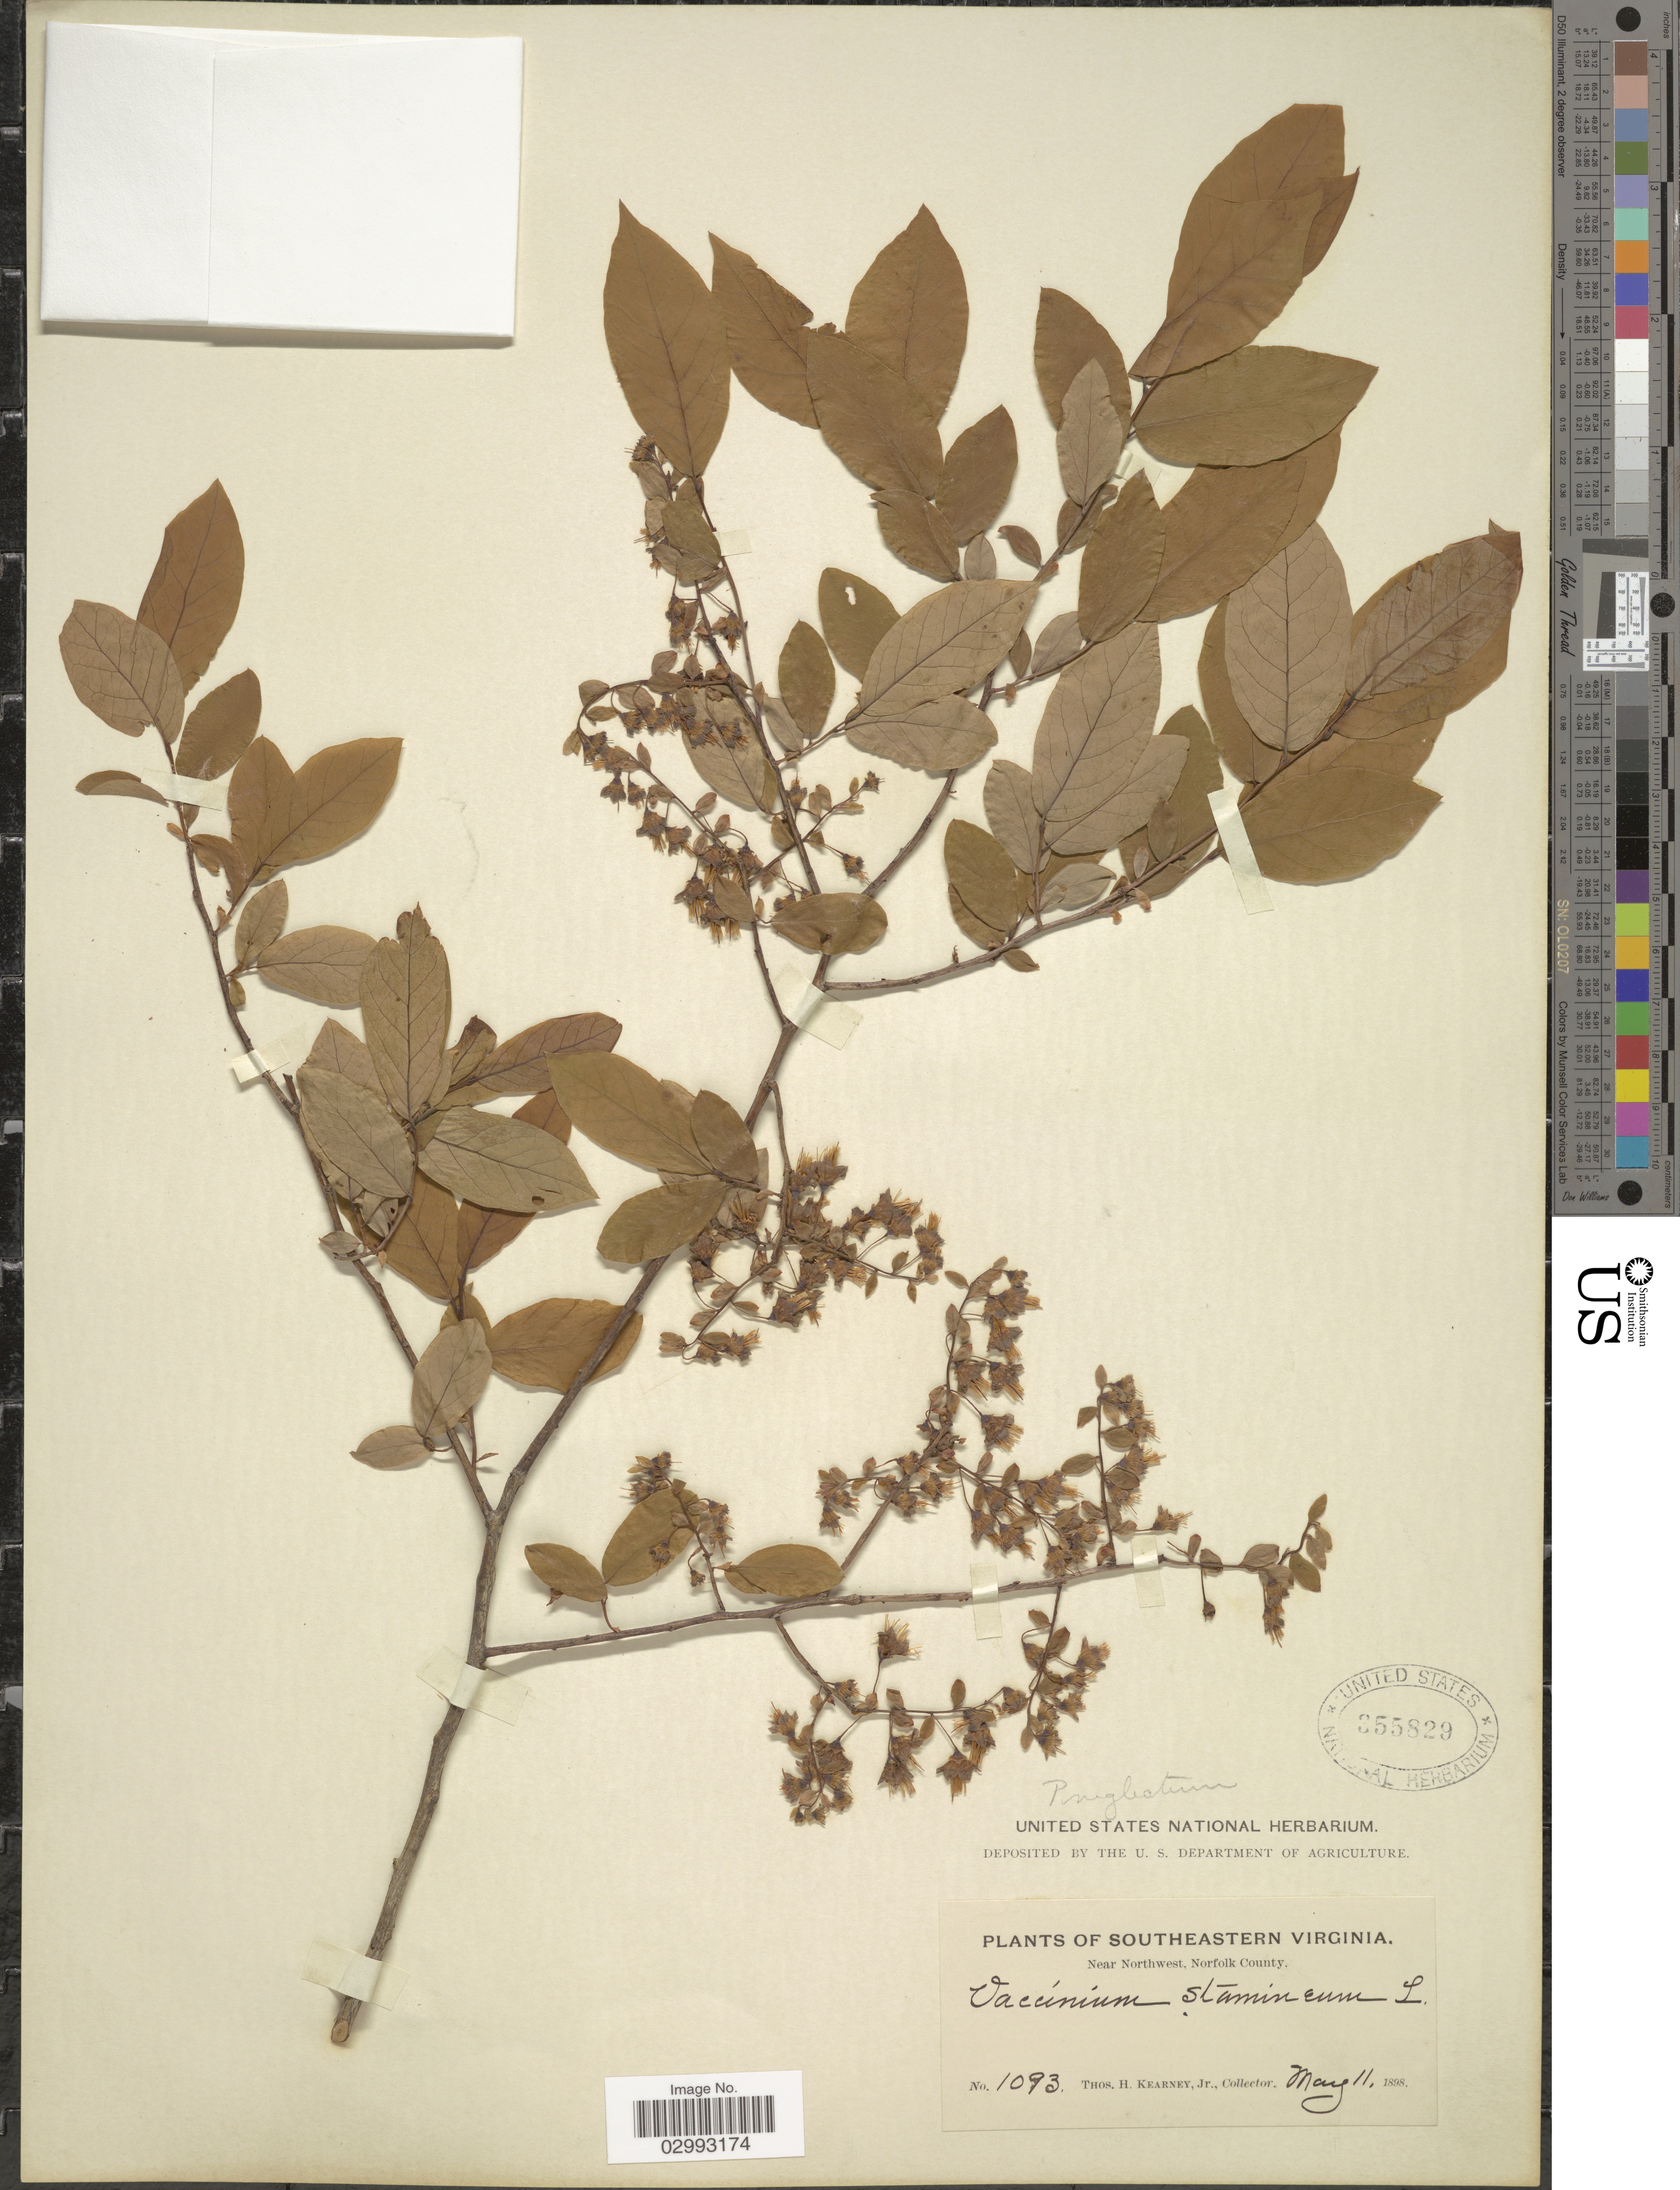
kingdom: Plantae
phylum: Tracheophyta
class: Magnoliopsida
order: Ericales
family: Ericaceae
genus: Polycodium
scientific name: Polycodium melanocarpum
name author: (C. Mohr) Small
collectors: T. H. Kearney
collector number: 1093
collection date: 1898-05-11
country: United States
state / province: Virginia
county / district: City of Chesapeake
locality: Southeastern Virginia. Near Northwest, Norfolk County.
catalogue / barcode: US 355829